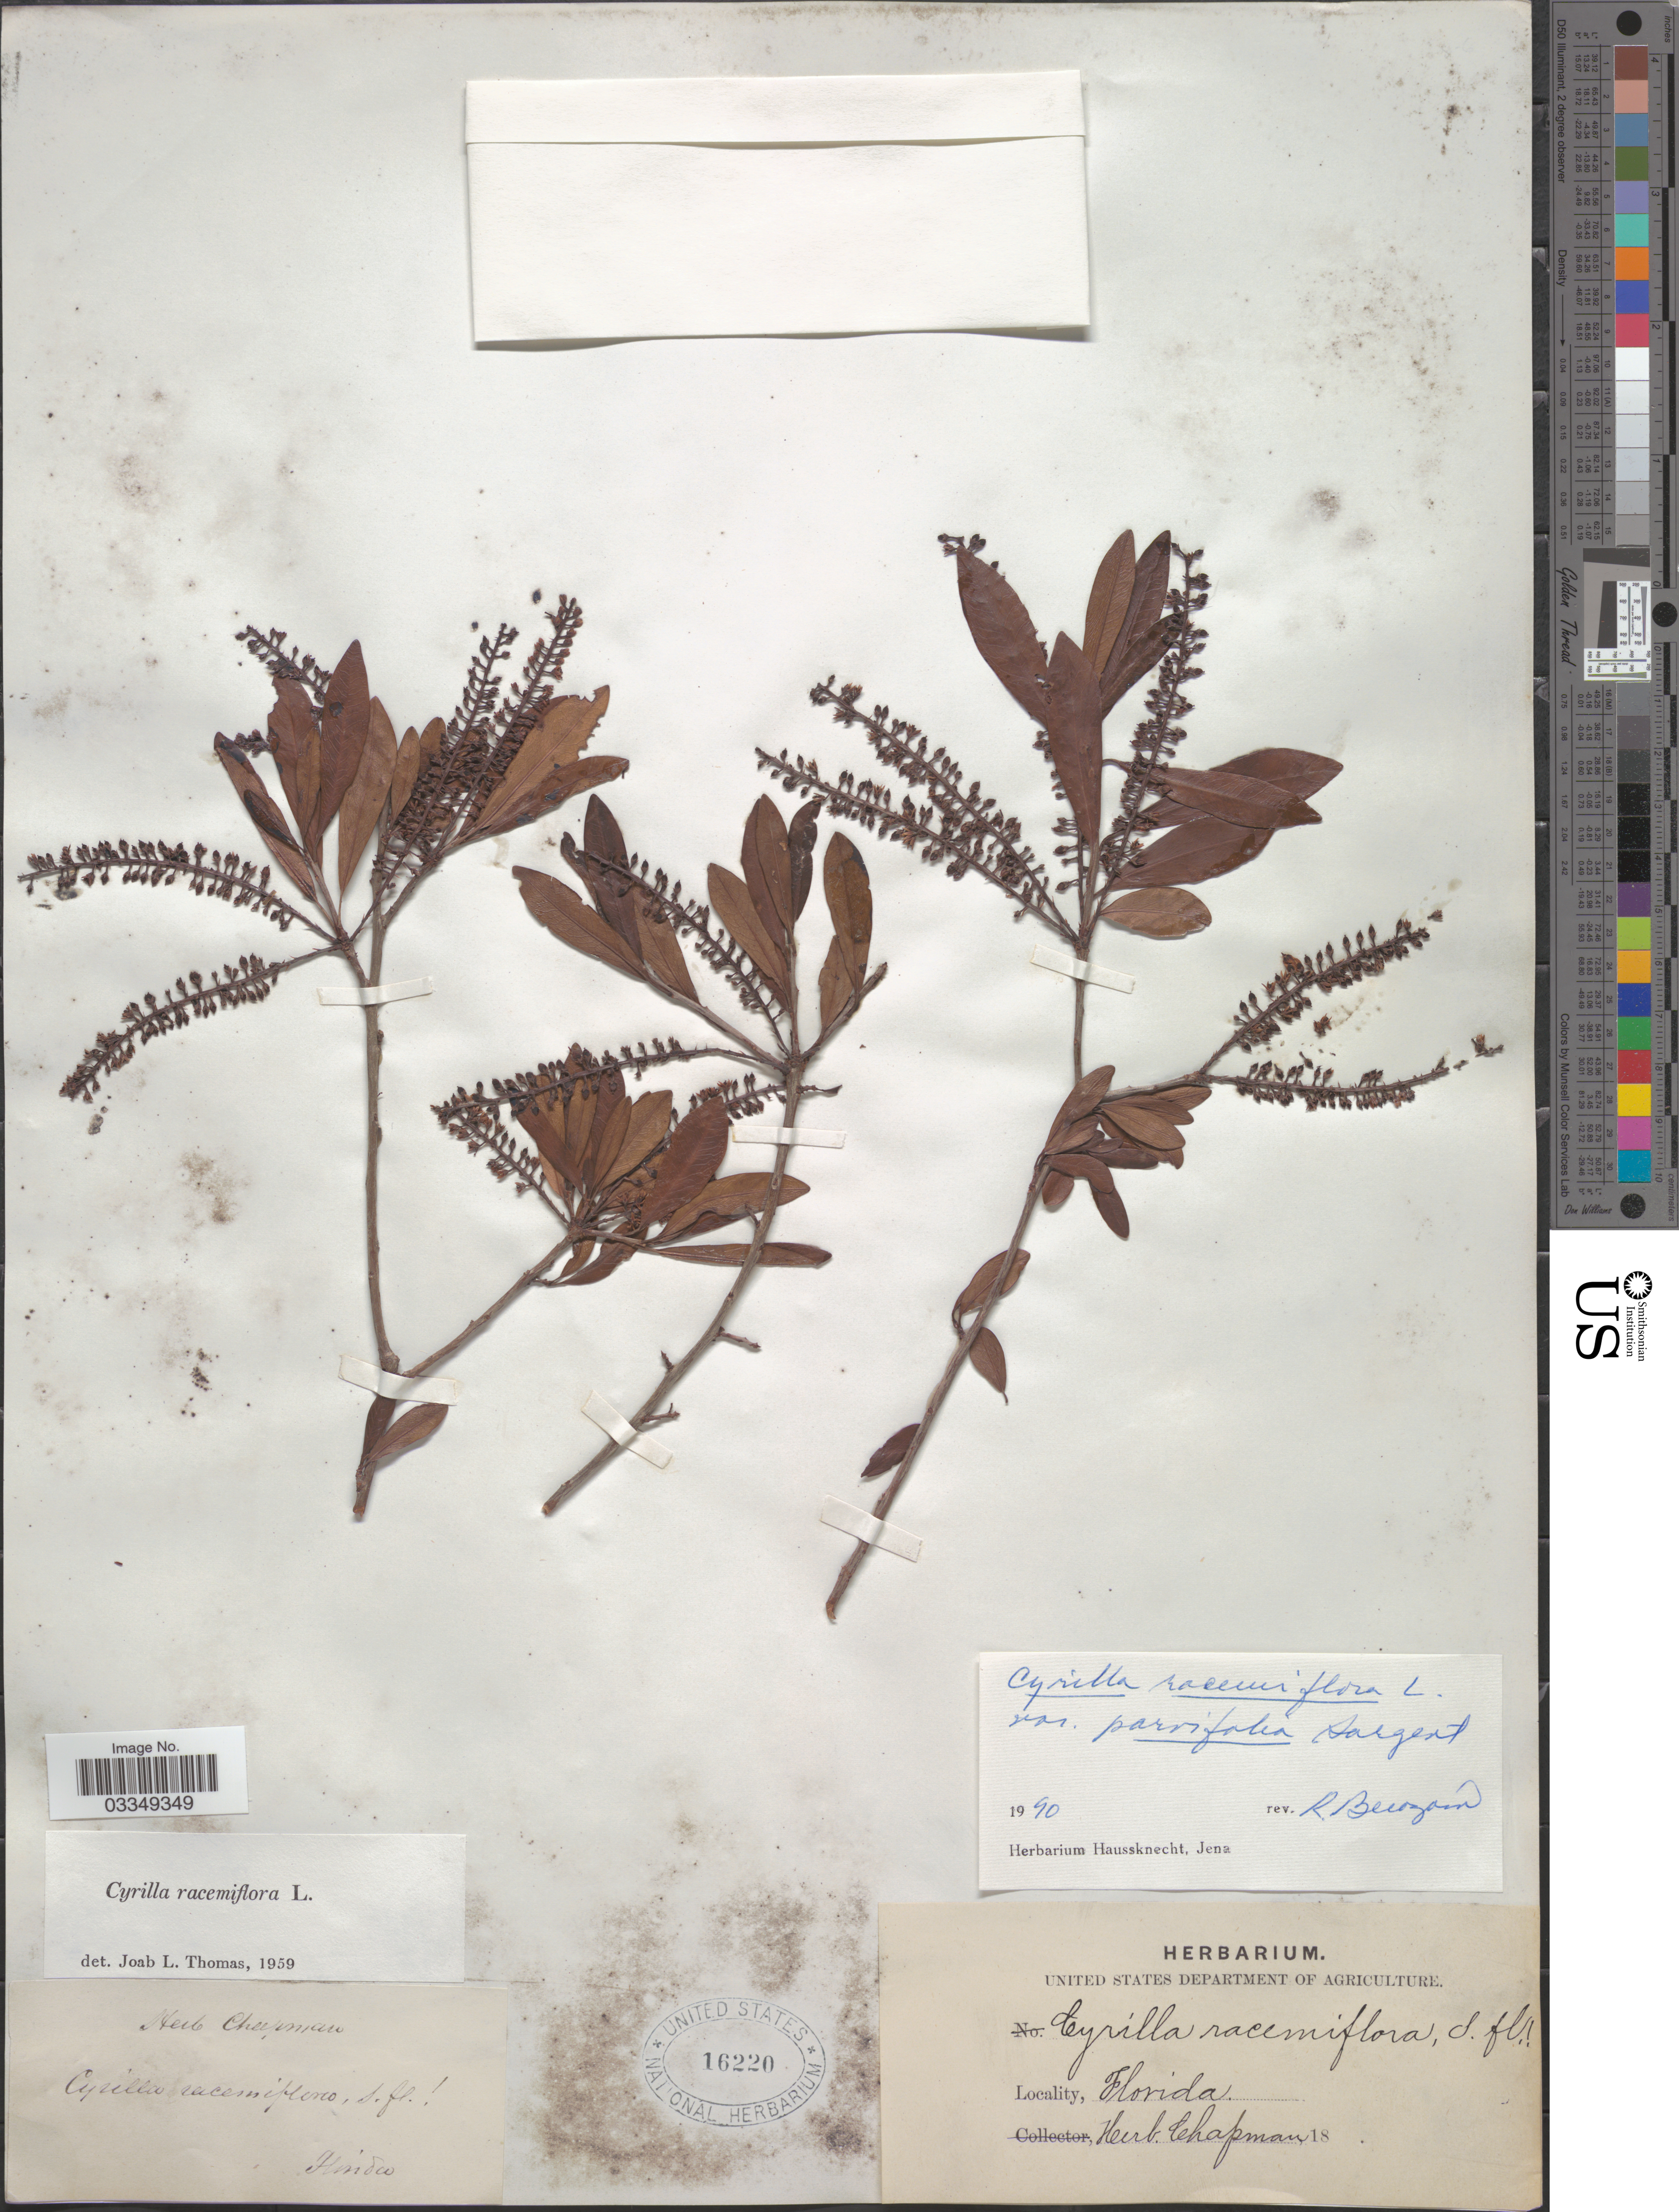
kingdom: Plantae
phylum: Tracheophyta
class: Magnoliopsida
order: Ericales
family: Cyrillaceae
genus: Cyrilla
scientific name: Cyrilla racemiflora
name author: L.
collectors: ex herb. Chapman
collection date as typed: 18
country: United States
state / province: Florida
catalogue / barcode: US 16220